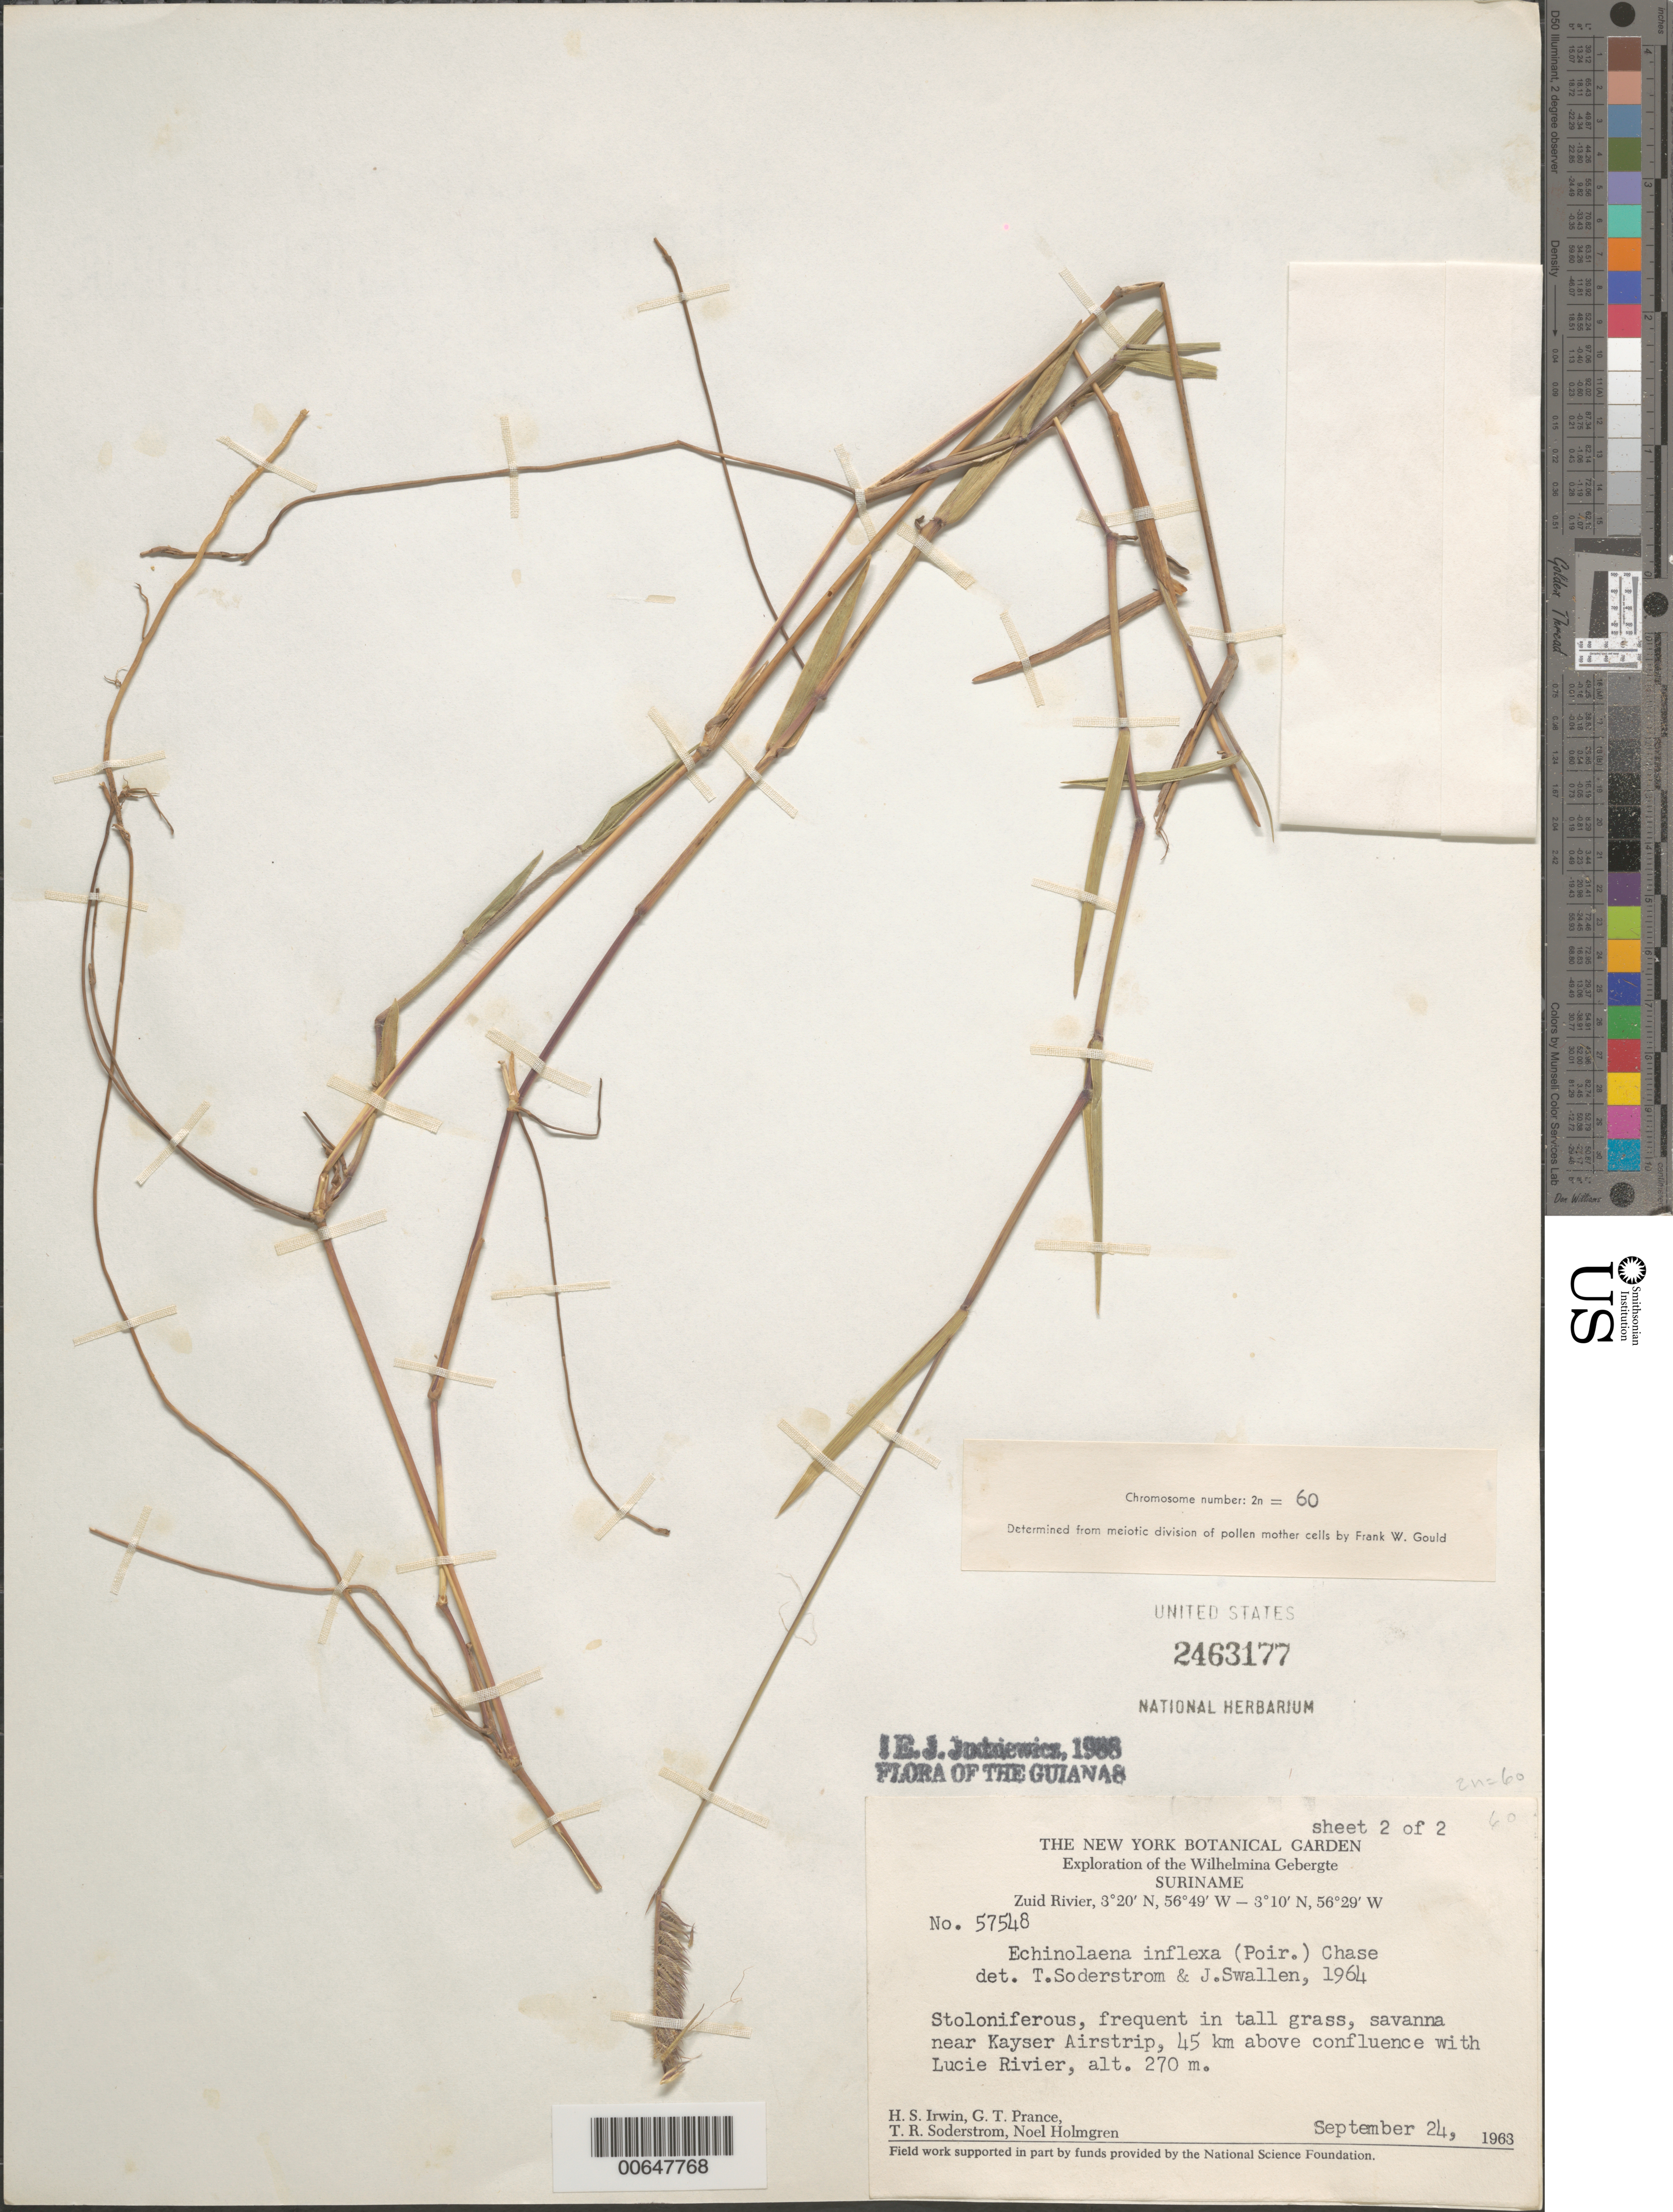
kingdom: Plantae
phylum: Tracheophyta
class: Liliopsida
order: Poales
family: Poaceae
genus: Echinolaena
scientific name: Echinolaena inflexa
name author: (Poir.) Chase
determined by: Judziewicz, E. J.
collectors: H. Irwin, G. T. Prance, T. R. Soderstrom & N. H. Holmgren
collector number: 57548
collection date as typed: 24-Sep-63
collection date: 1963-09-24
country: Suriname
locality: Kayser Airstrip, Zuid R., 45 km above confl. with Lucie R., Wilhelmina Gebergte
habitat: Tall grass savanna.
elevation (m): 270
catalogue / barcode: US 2463177